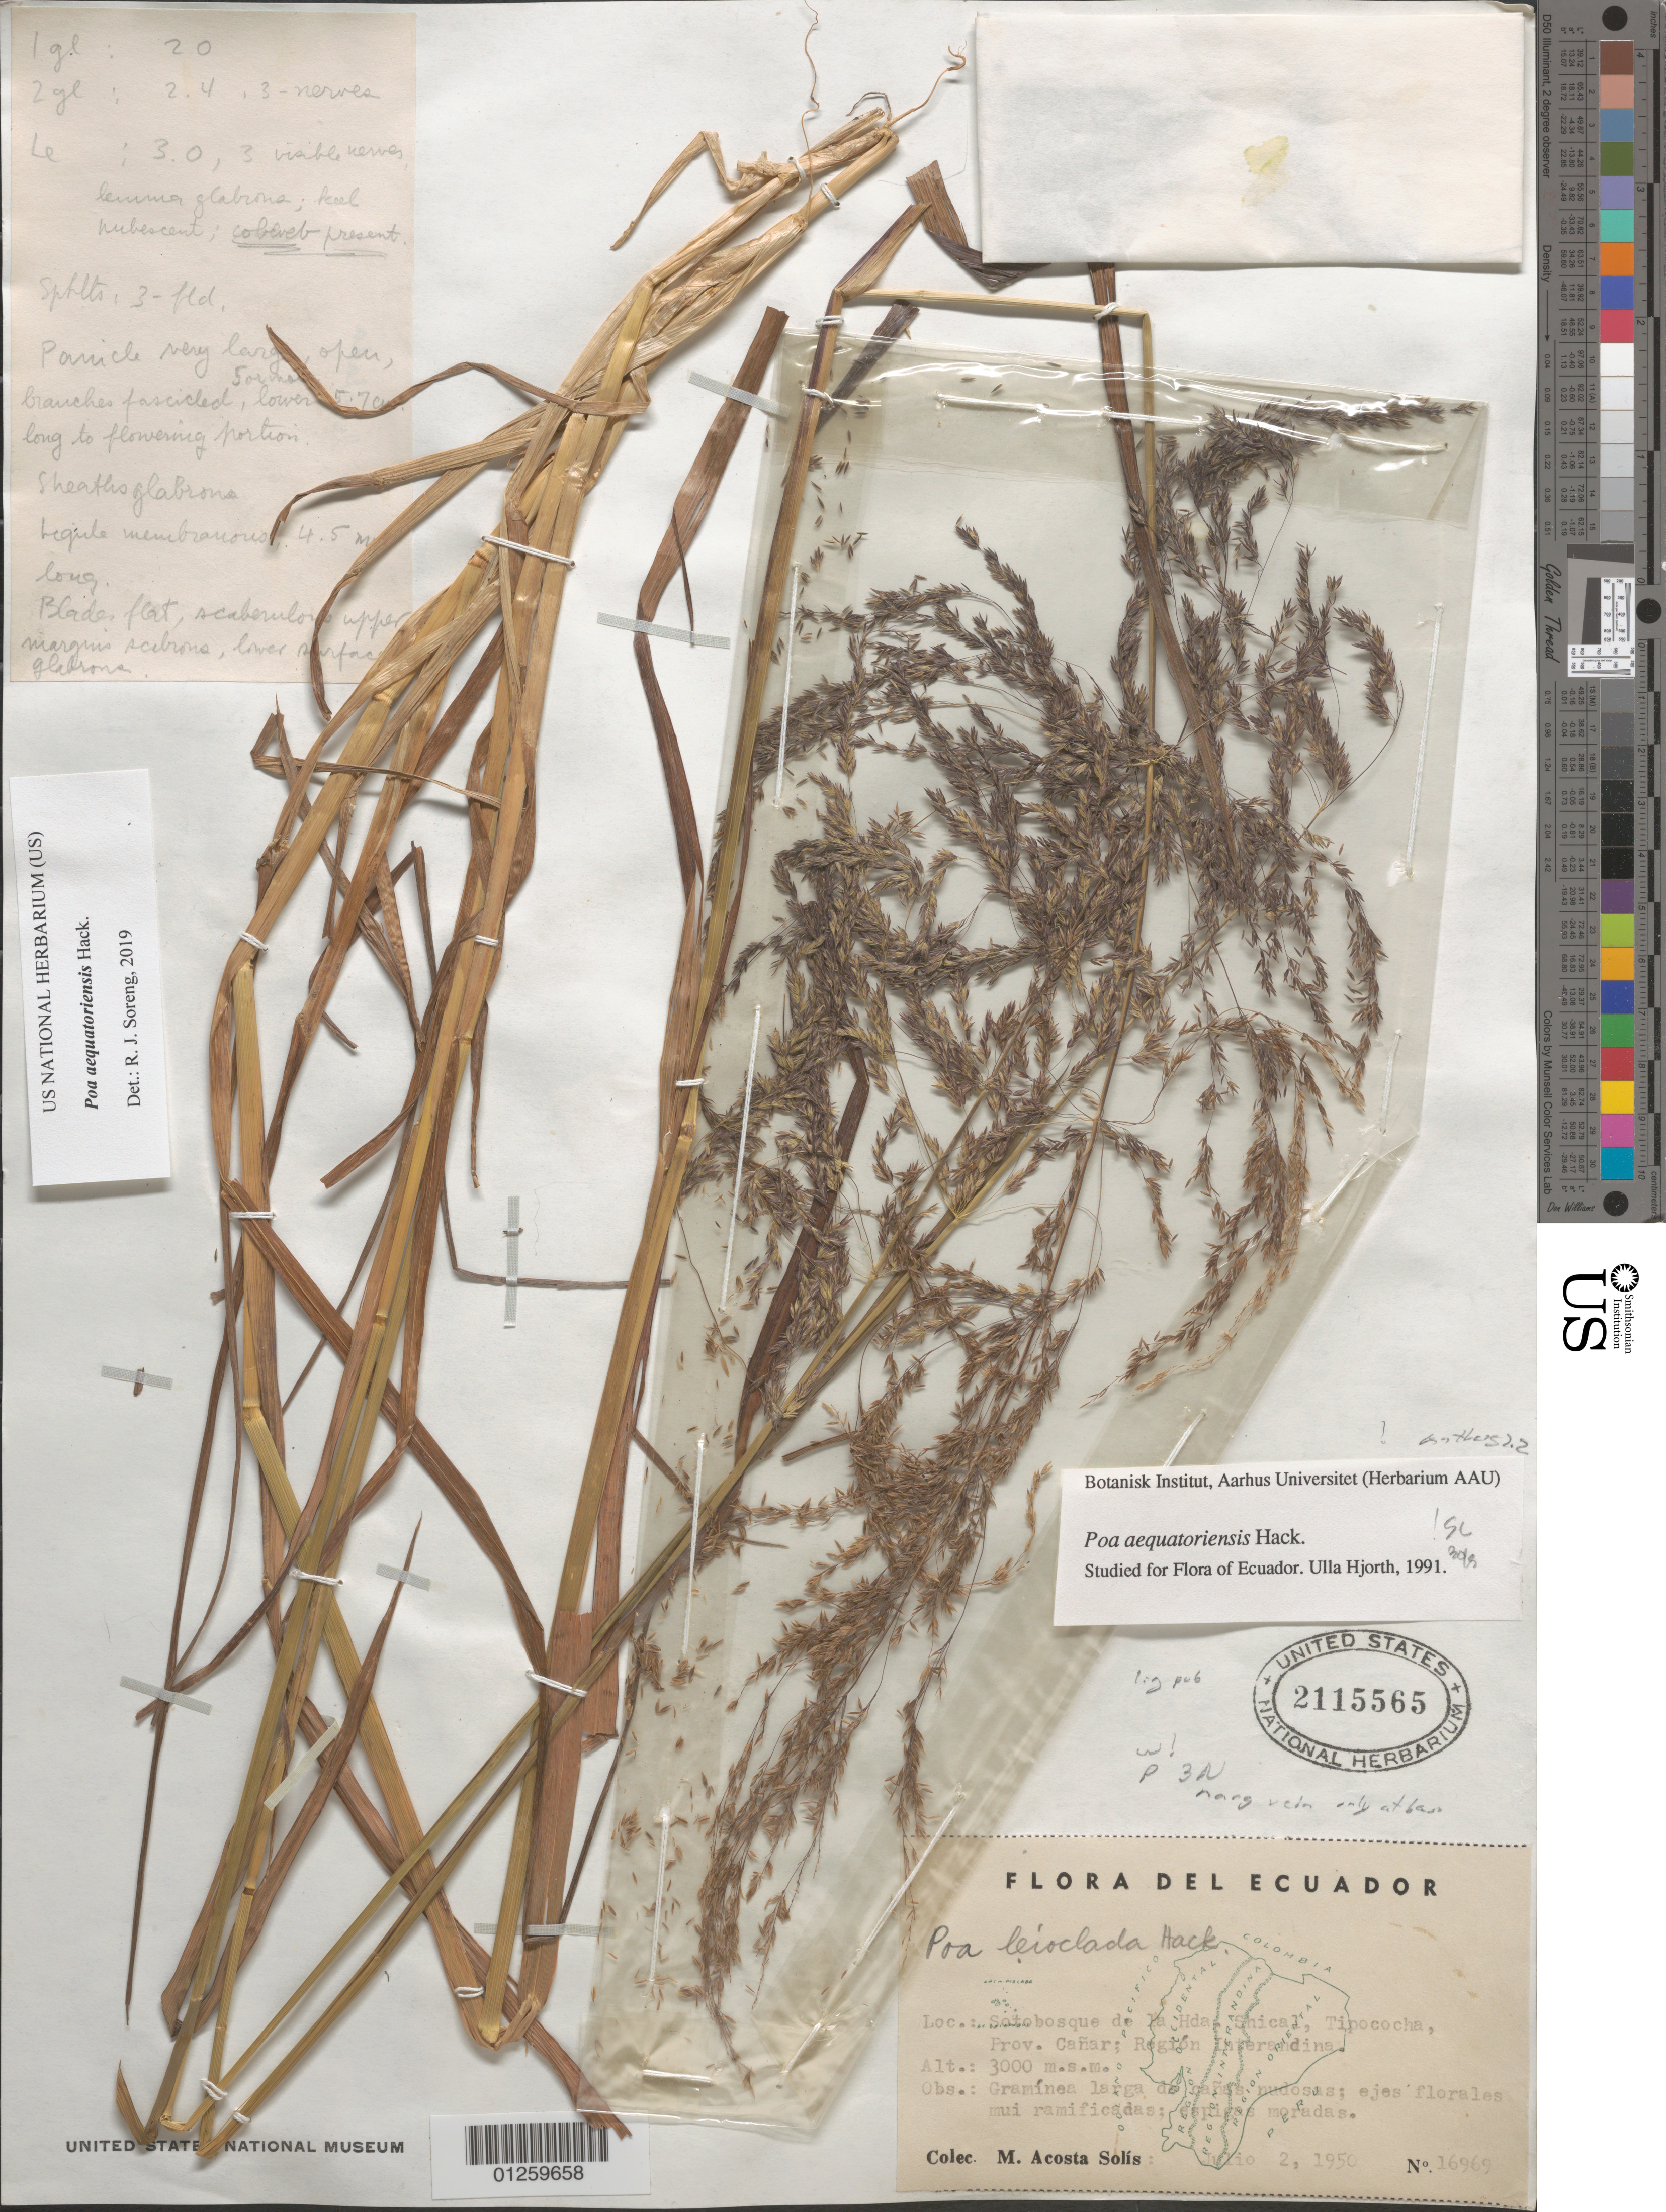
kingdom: Plantae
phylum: Tracheophyta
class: Liliopsida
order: Poales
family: Poaceae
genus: Poa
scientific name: Poa aequatoriensis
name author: Hack.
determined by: Soreng, Robert J., Research Associate (BOT), Smithsonian Institution - National Museum of Natural History (UNITED STATES)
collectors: M. Acosta Solis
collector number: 16969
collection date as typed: Julio 2, 1950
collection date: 1950-07-02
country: Ecuador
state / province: Canar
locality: Sotobosques de la Hda. Shical, Tipococha, Prov. Canar; region Interandina.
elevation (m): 3000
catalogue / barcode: US 2115565